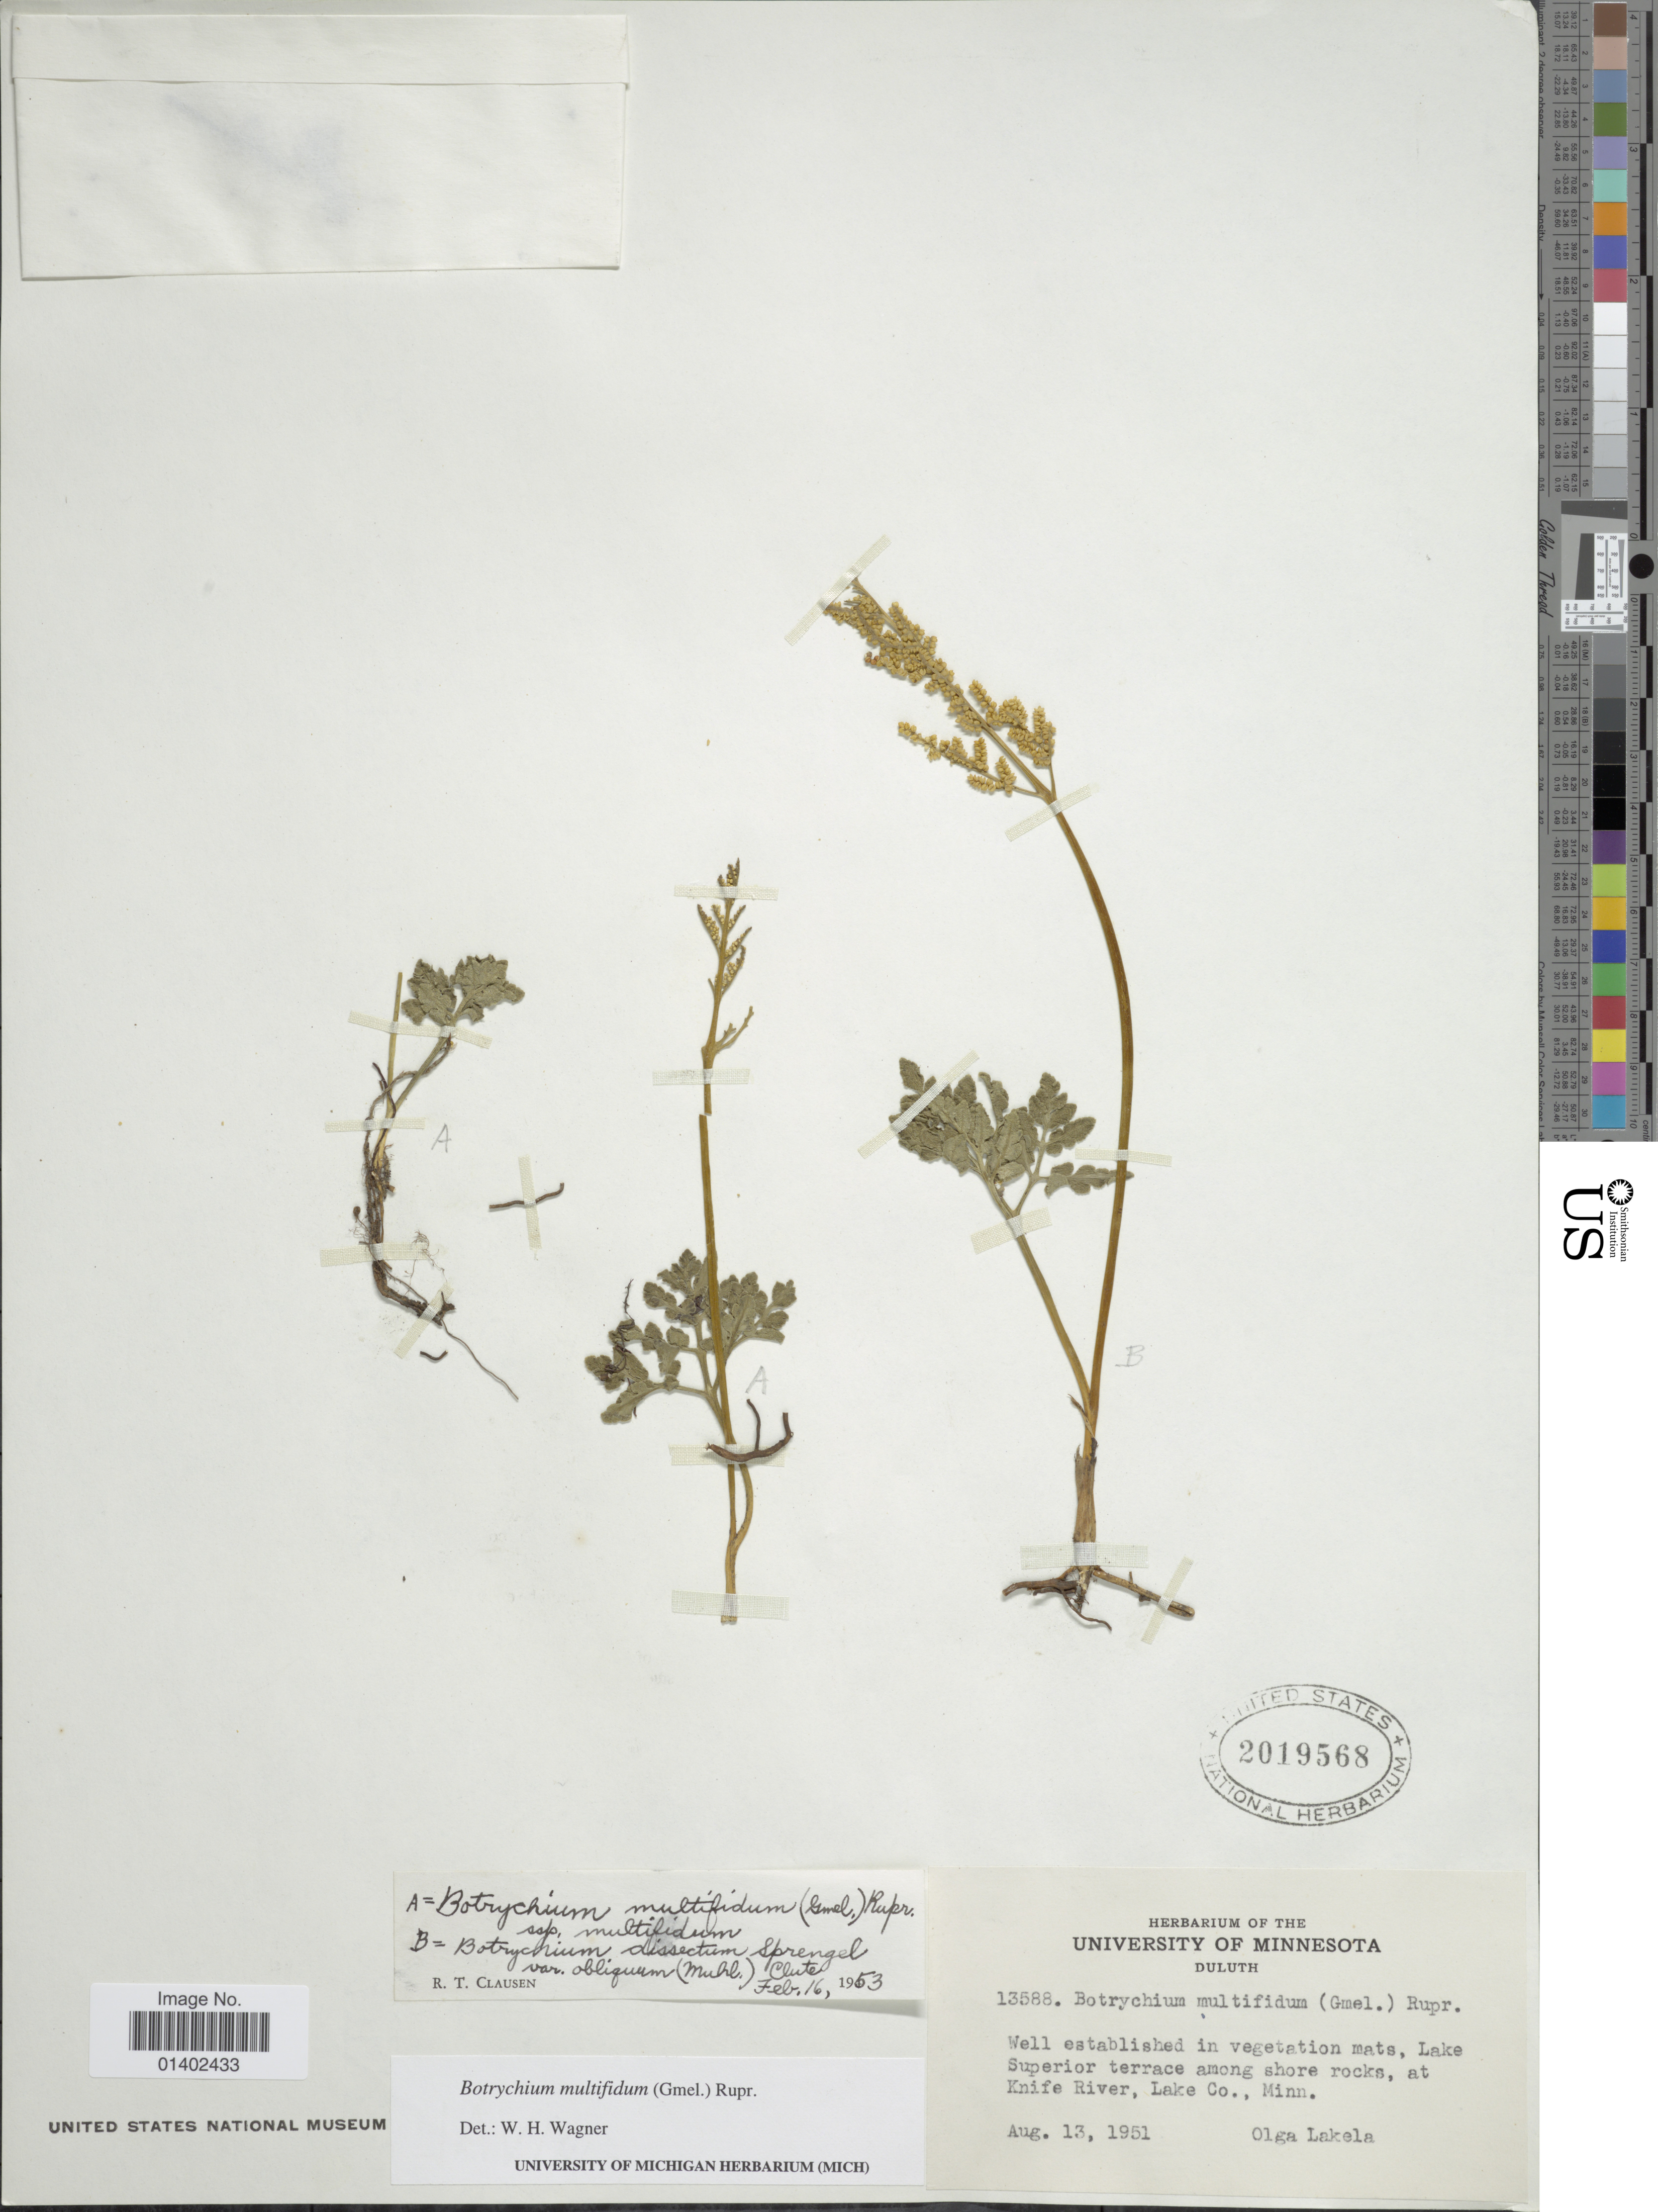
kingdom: Plantae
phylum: Tracheophyta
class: Polypodiopsida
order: Ophioglossales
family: Ophioglossaceae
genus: Botrychium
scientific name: Botrychium multifidum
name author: (J.F. Gmel.) Rupr.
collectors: O. Lakela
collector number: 13588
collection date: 1951-08-13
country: United States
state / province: Minnesota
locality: Lake Superior terrace among shore rocks, at Knife River, Lake Co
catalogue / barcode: US 2019568